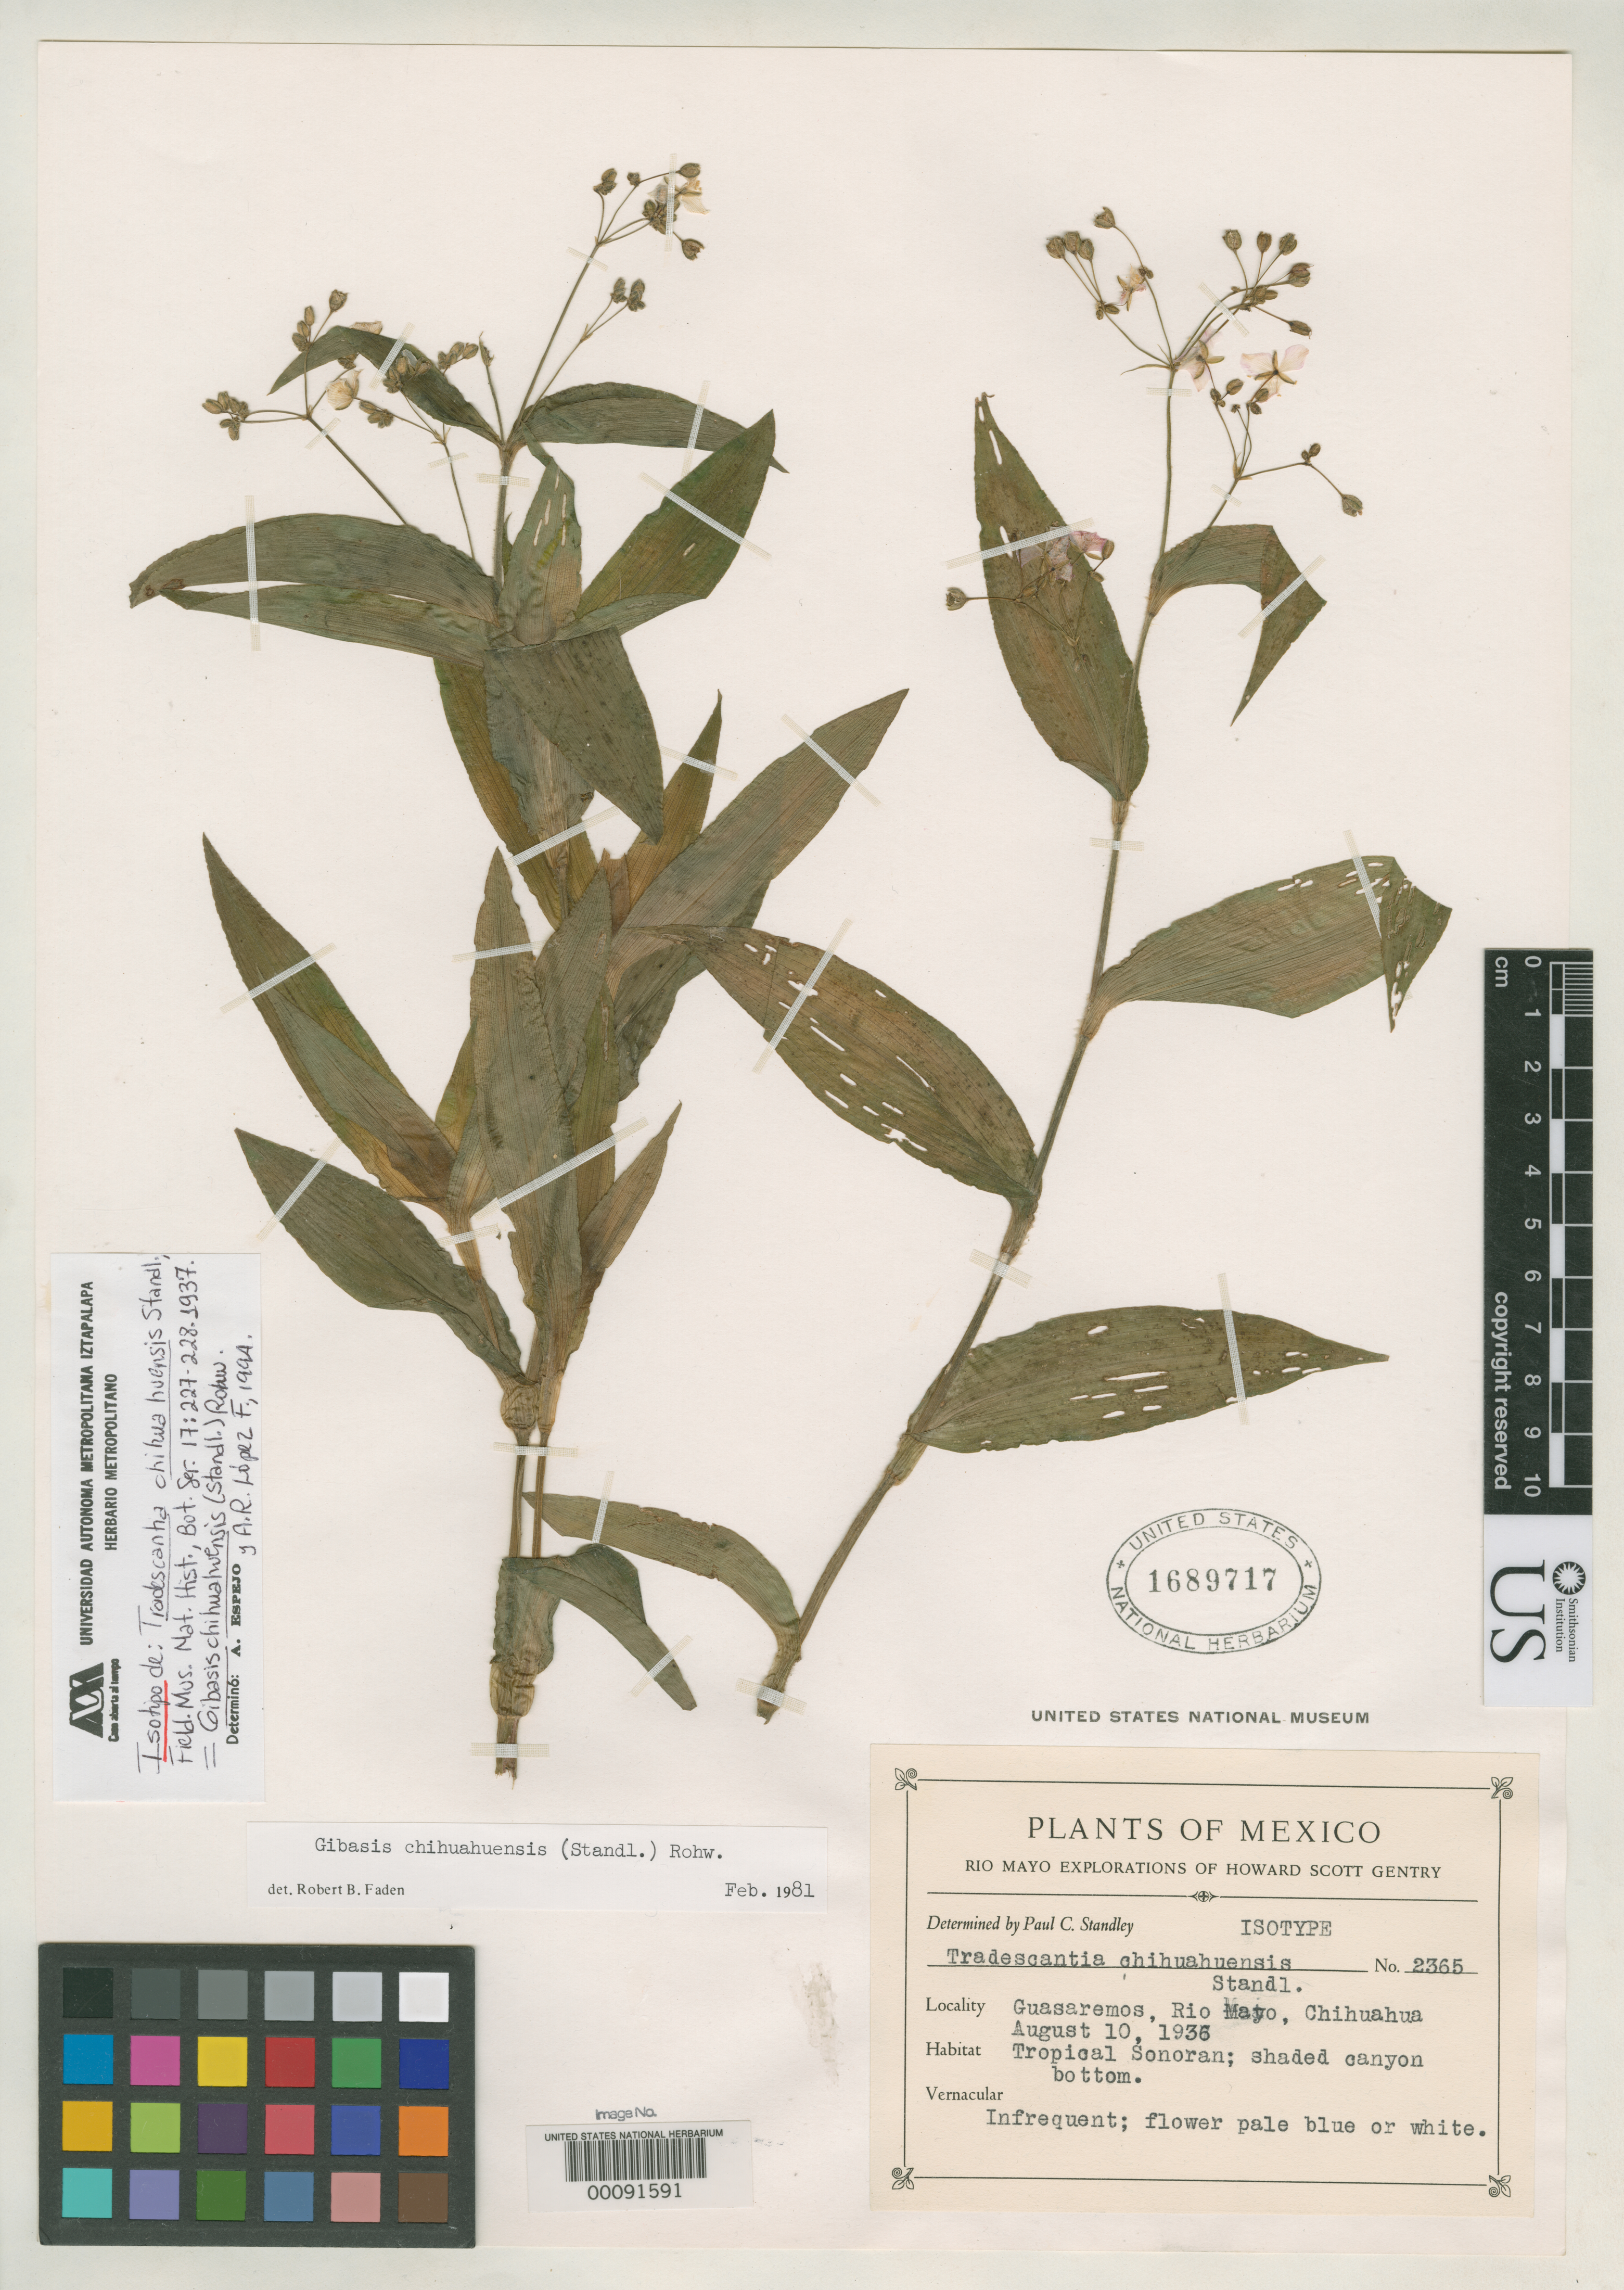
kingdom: Plantae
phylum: Tracheophyta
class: Liliopsida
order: Commelinales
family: Commelinaceae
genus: Tradescantia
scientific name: Tradescantia chihuahuensis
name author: Standl.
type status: Isotype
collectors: H. S. Gentry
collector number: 2365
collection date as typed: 10 Aug 1936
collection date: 1936-08-10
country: Mexico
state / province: Chihuahua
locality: Rio Mayo, Guasaremos.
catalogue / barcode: US 1689717